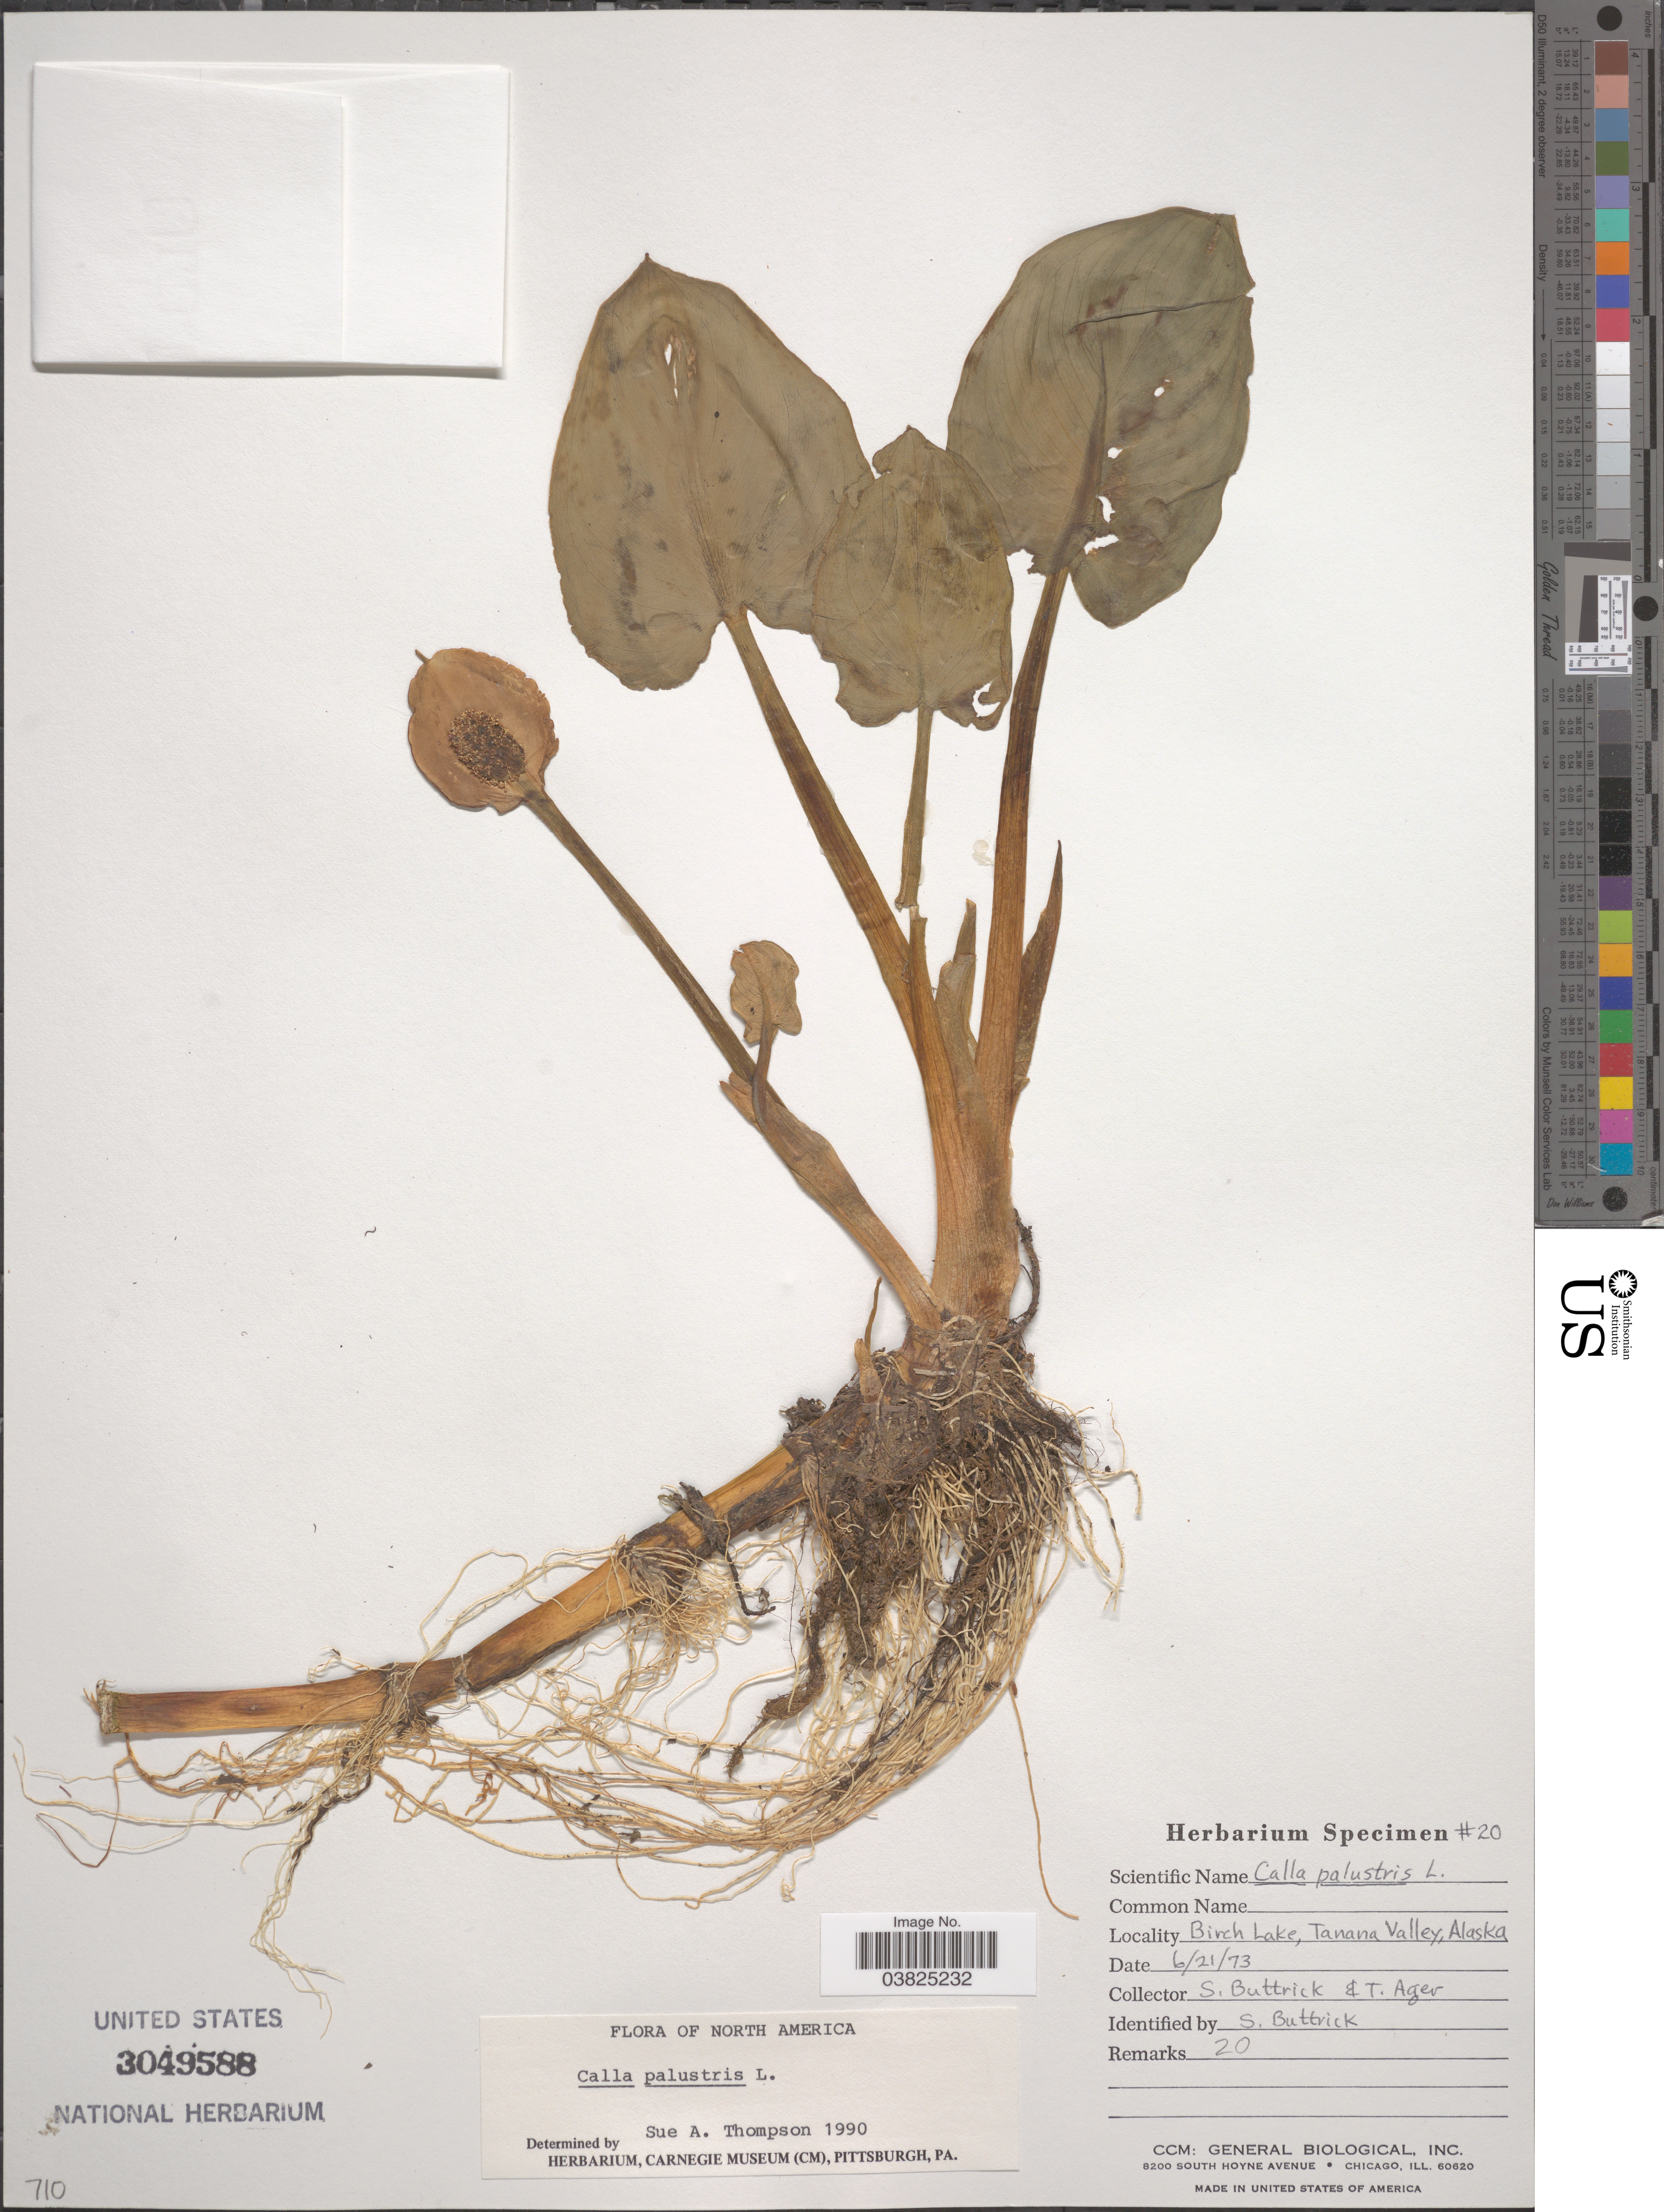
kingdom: Plantae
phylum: Tracheophyta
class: Liliopsida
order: Alismatales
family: Araceae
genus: Calla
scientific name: Calla palustris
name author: L.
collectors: S. Buttrick & T. Ager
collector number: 20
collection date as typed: Transcribed d/m/y: 21/6/73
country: United States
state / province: Alaska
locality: Birch Lake, Tanana Valley.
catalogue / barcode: US 3049588